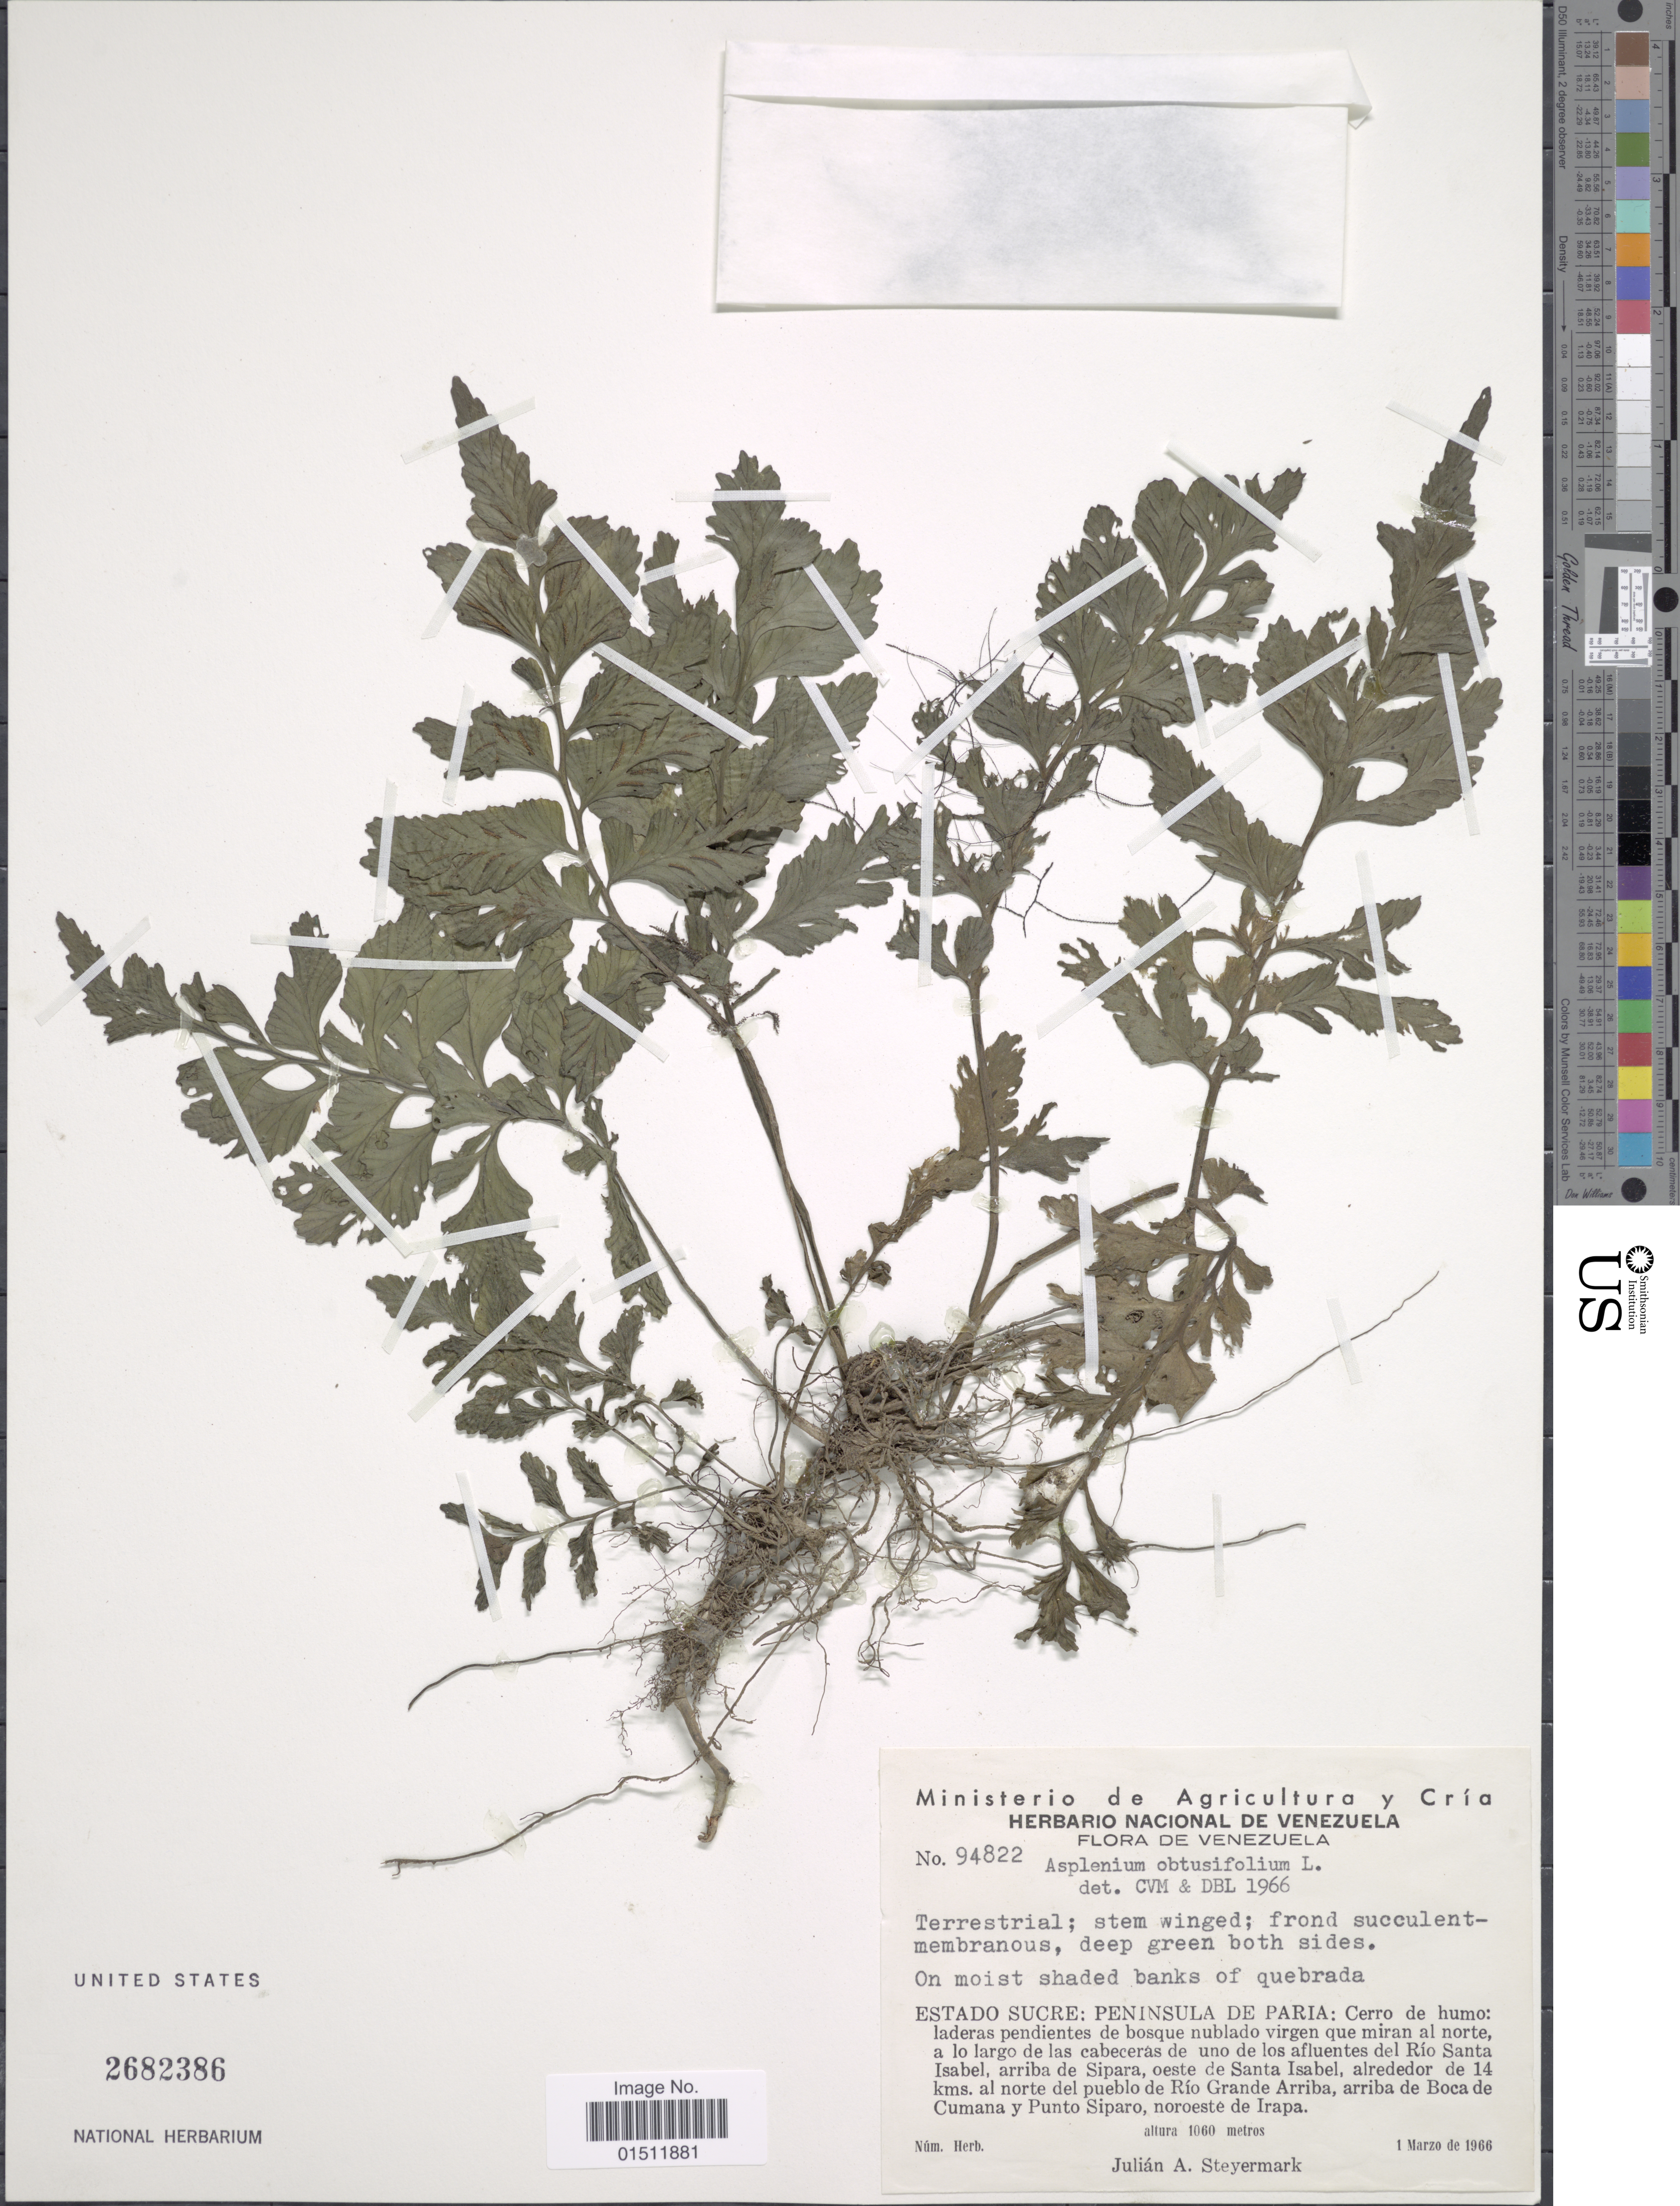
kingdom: Plantae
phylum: Tracheophyta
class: Polypodiopsida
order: Polypodiales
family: Aspleniaceae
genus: Asplenium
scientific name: Asplenium obtusifolium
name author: L.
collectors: J. Steyermark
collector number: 94822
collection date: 1966-03-01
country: Venezuela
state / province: Sucre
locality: Estado Sucre:Peninsula De Paria: Cerro de humo:laderas pendientes de bosque nublado virgen que miran al norte, a lo largo de las cabeceras de uno de los afluentes del Rio Santa Isabel, arriba de Sipara, oeste de Santa Isabel, alrededor de 14 kms. al norte del pueblo de Rio Grande Arriba, arriba de Boca de Cumana y Punto Siparo, noroeste de Irapa.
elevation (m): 1060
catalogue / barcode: US 2682386